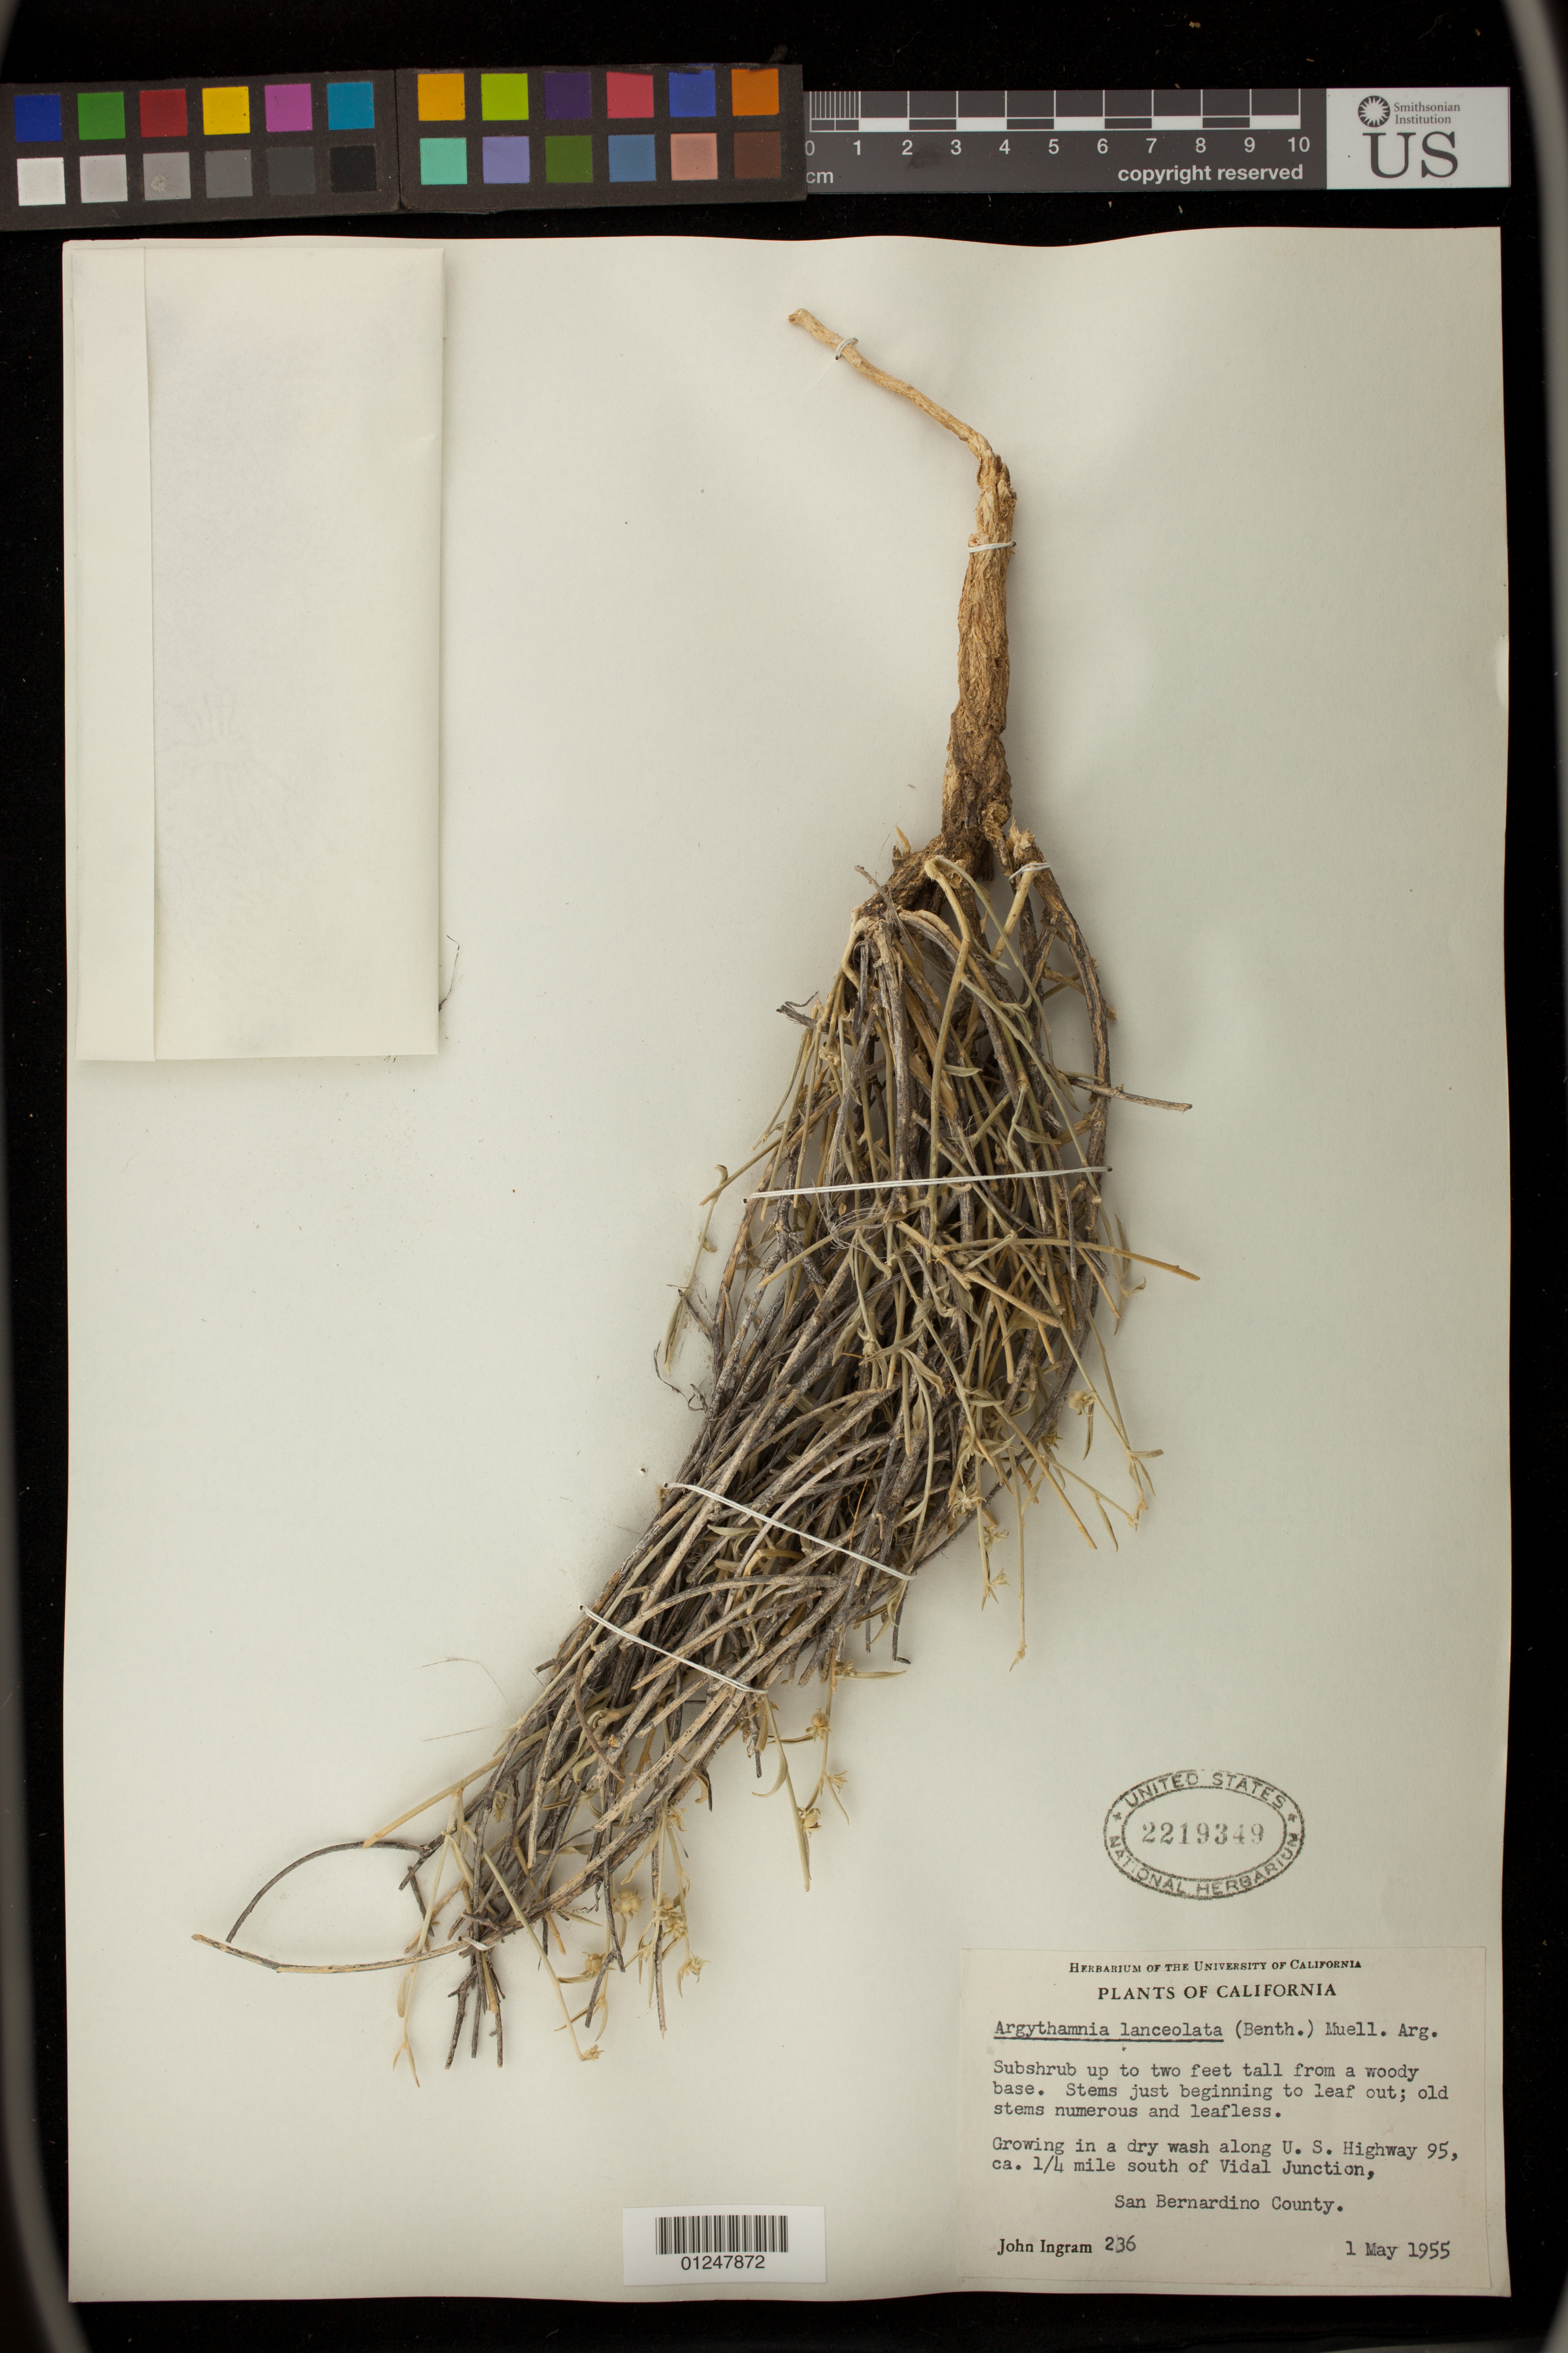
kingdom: Plantae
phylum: Tracheophyta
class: Magnoliopsida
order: Malpighiales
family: Euphorbiaceae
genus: Argythamnia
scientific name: Argythamnia lanceolata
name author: (Benth.) Müll. Arg.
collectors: J. W. Ingram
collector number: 236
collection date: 1955-05-01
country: United States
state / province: California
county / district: San Bernardino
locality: Growing in dry wash along U. S. Highway 95, ca. 1/4 mile south of Vidal Junction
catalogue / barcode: US 2219349